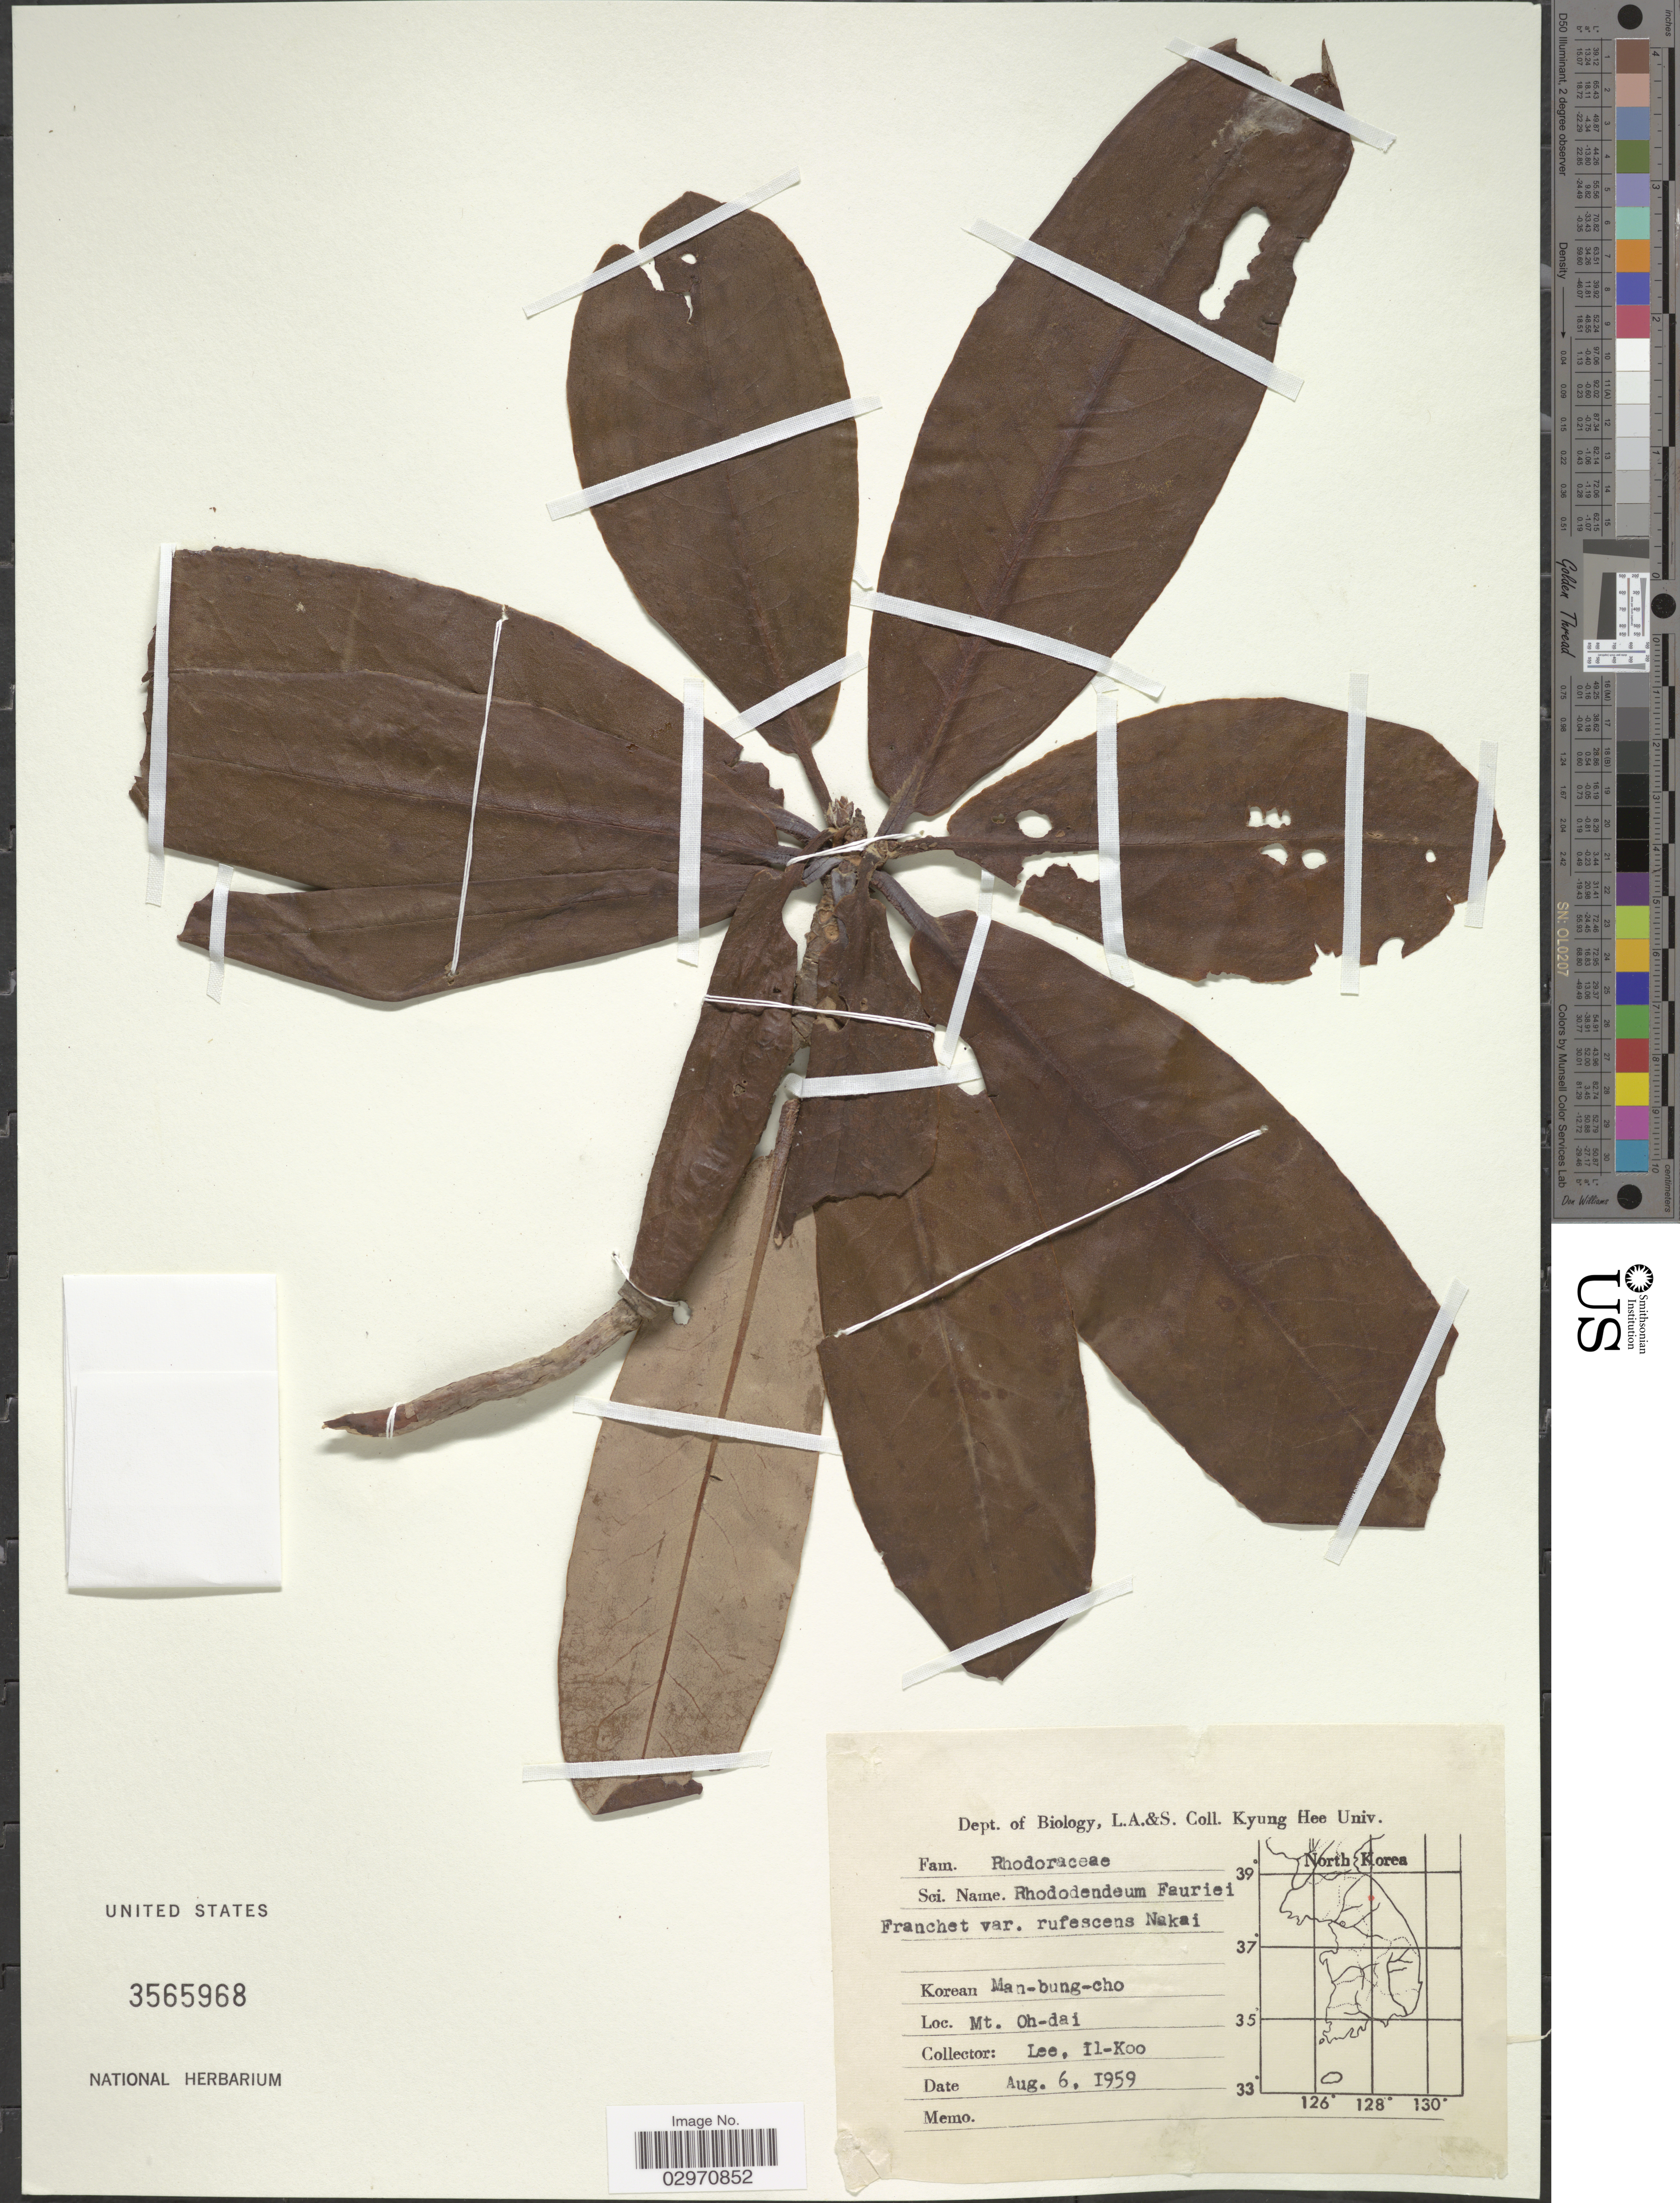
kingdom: Plantae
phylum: Tracheophyta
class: Magnoliopsida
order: Ericales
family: Ericaceae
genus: Rhododendron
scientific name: Rhododendron fauriei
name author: Franch.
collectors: I. K. Lee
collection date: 1959-08-06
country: South Korea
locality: Mt. Oh-dai.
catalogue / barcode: US 3565968